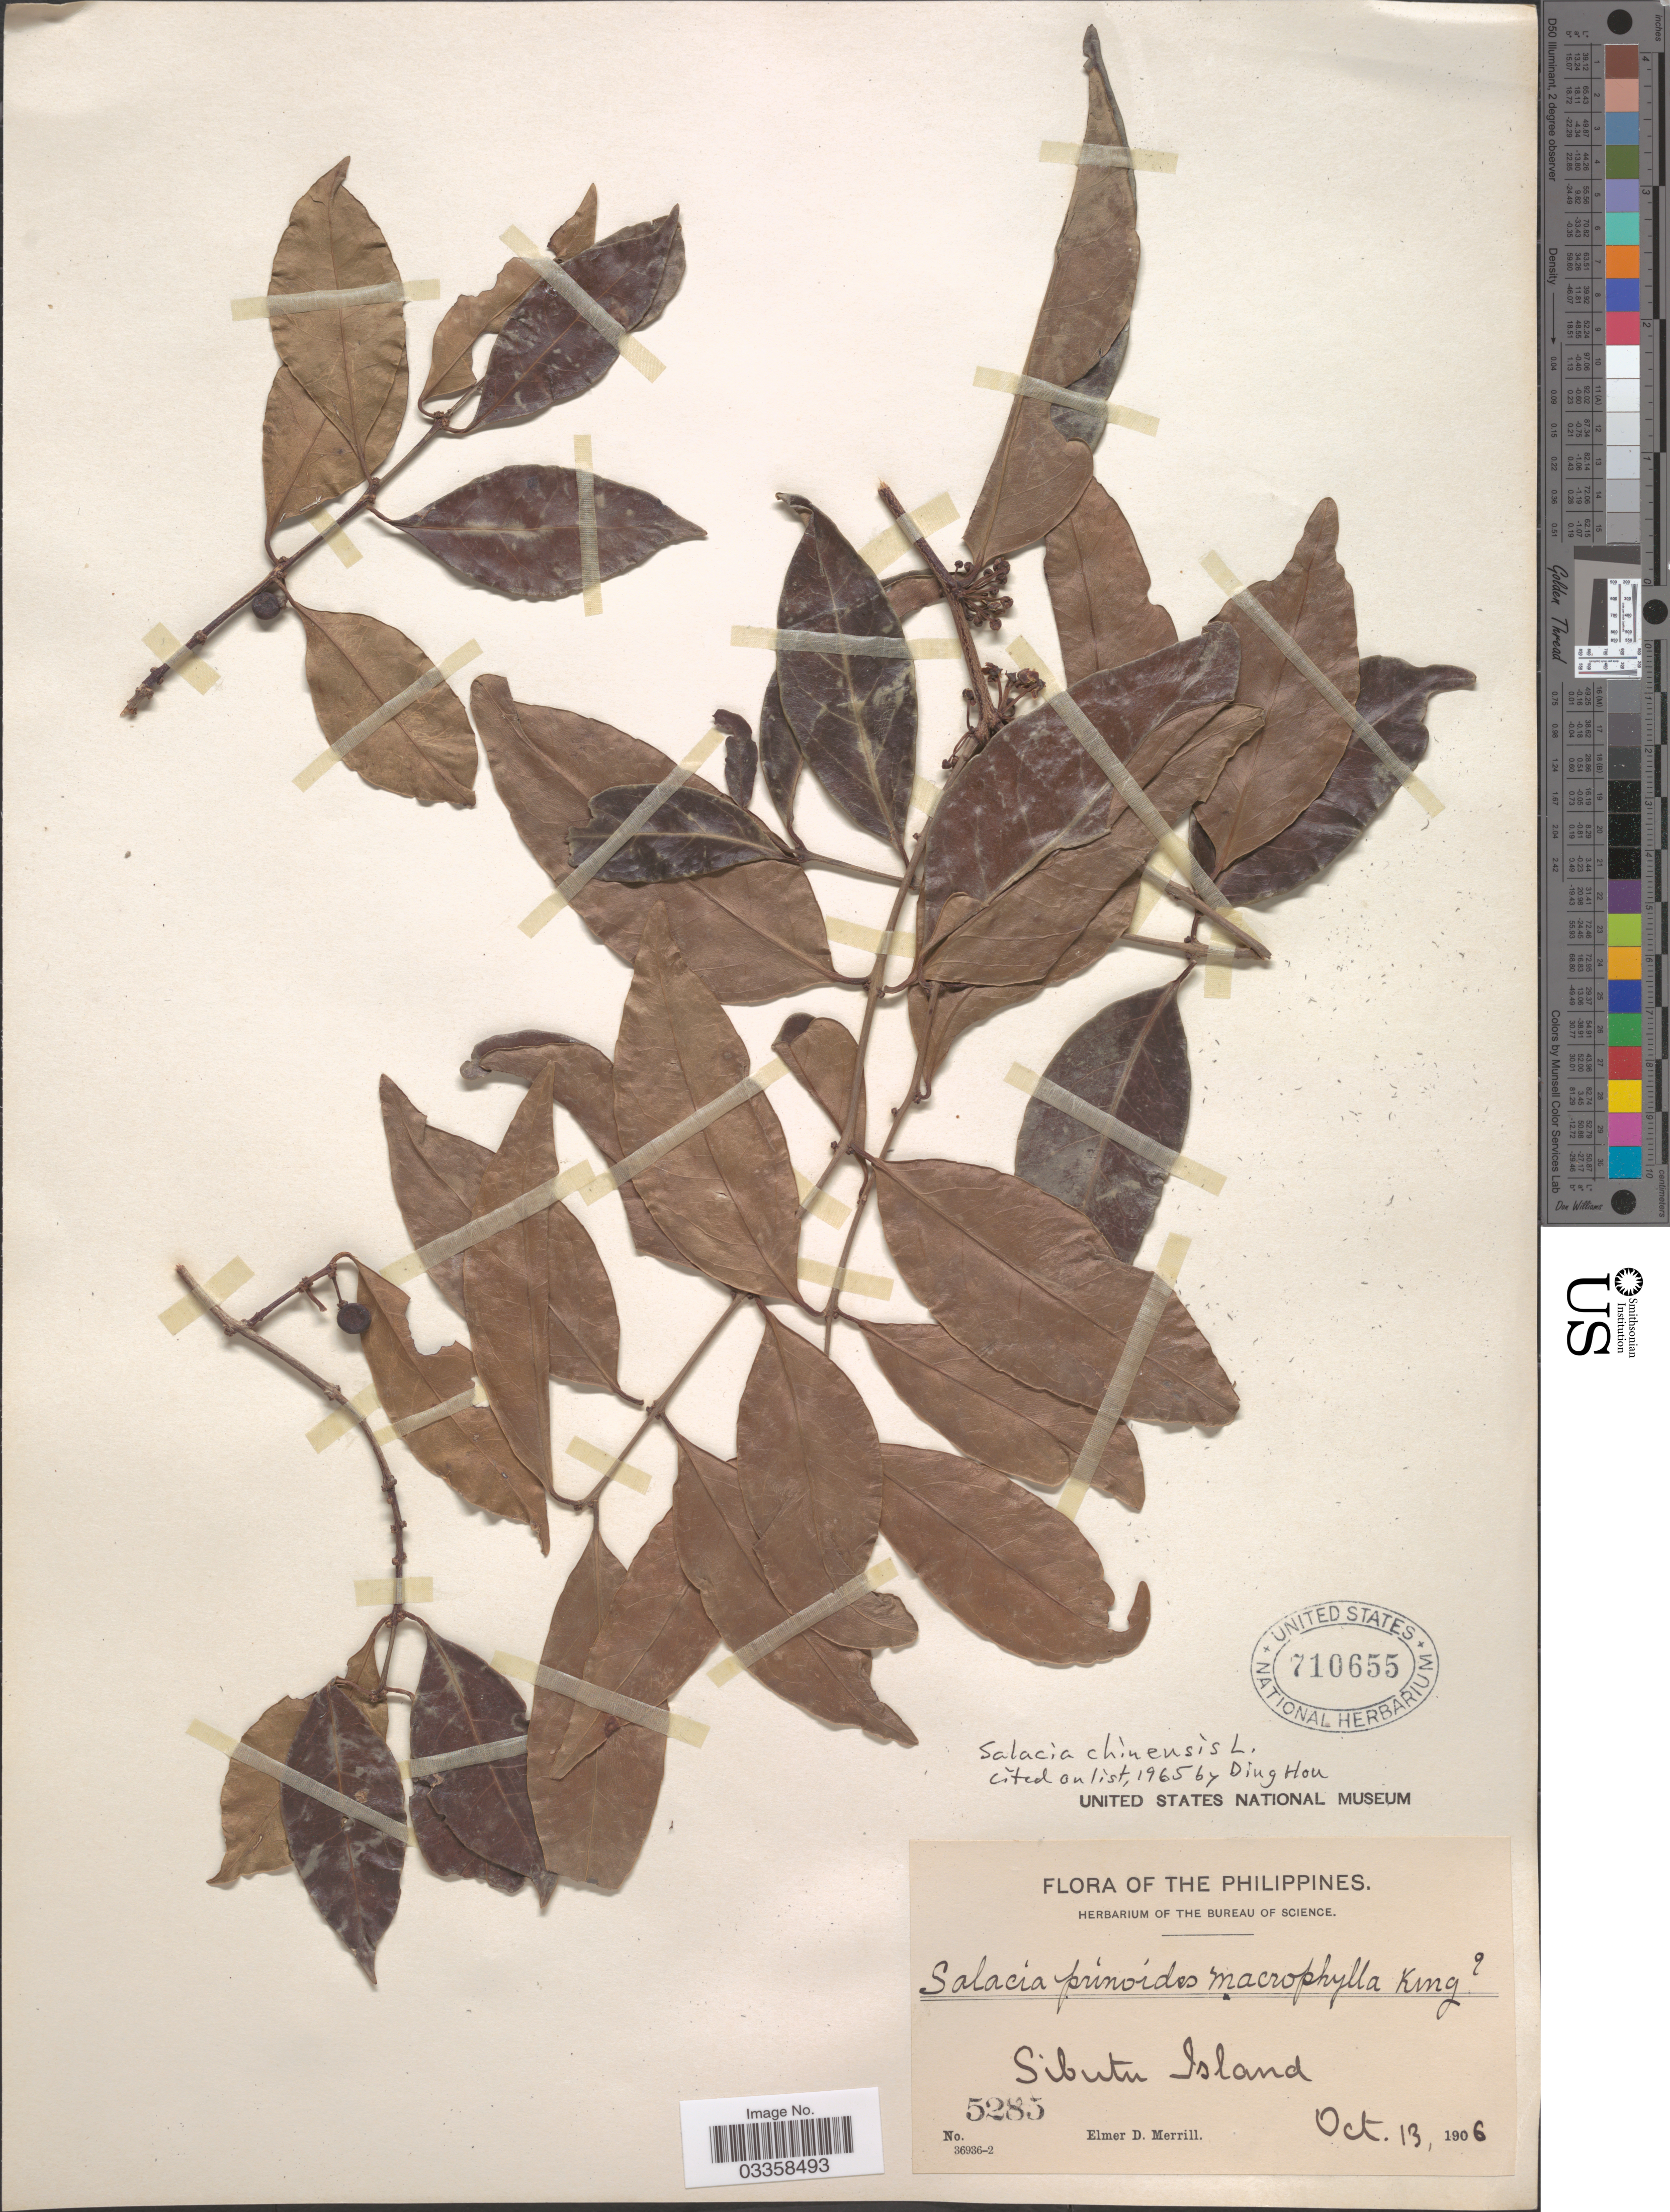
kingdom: Plantae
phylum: Tracheophyta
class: Magnoliopsida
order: Celastrales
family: Celastraceae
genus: Salacia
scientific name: Salacia chinensis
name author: L.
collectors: E. D. Merrill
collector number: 5285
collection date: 1906-10-13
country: Philippines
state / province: Muslim Mindanao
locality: Sibutu Island.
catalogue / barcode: US 710655